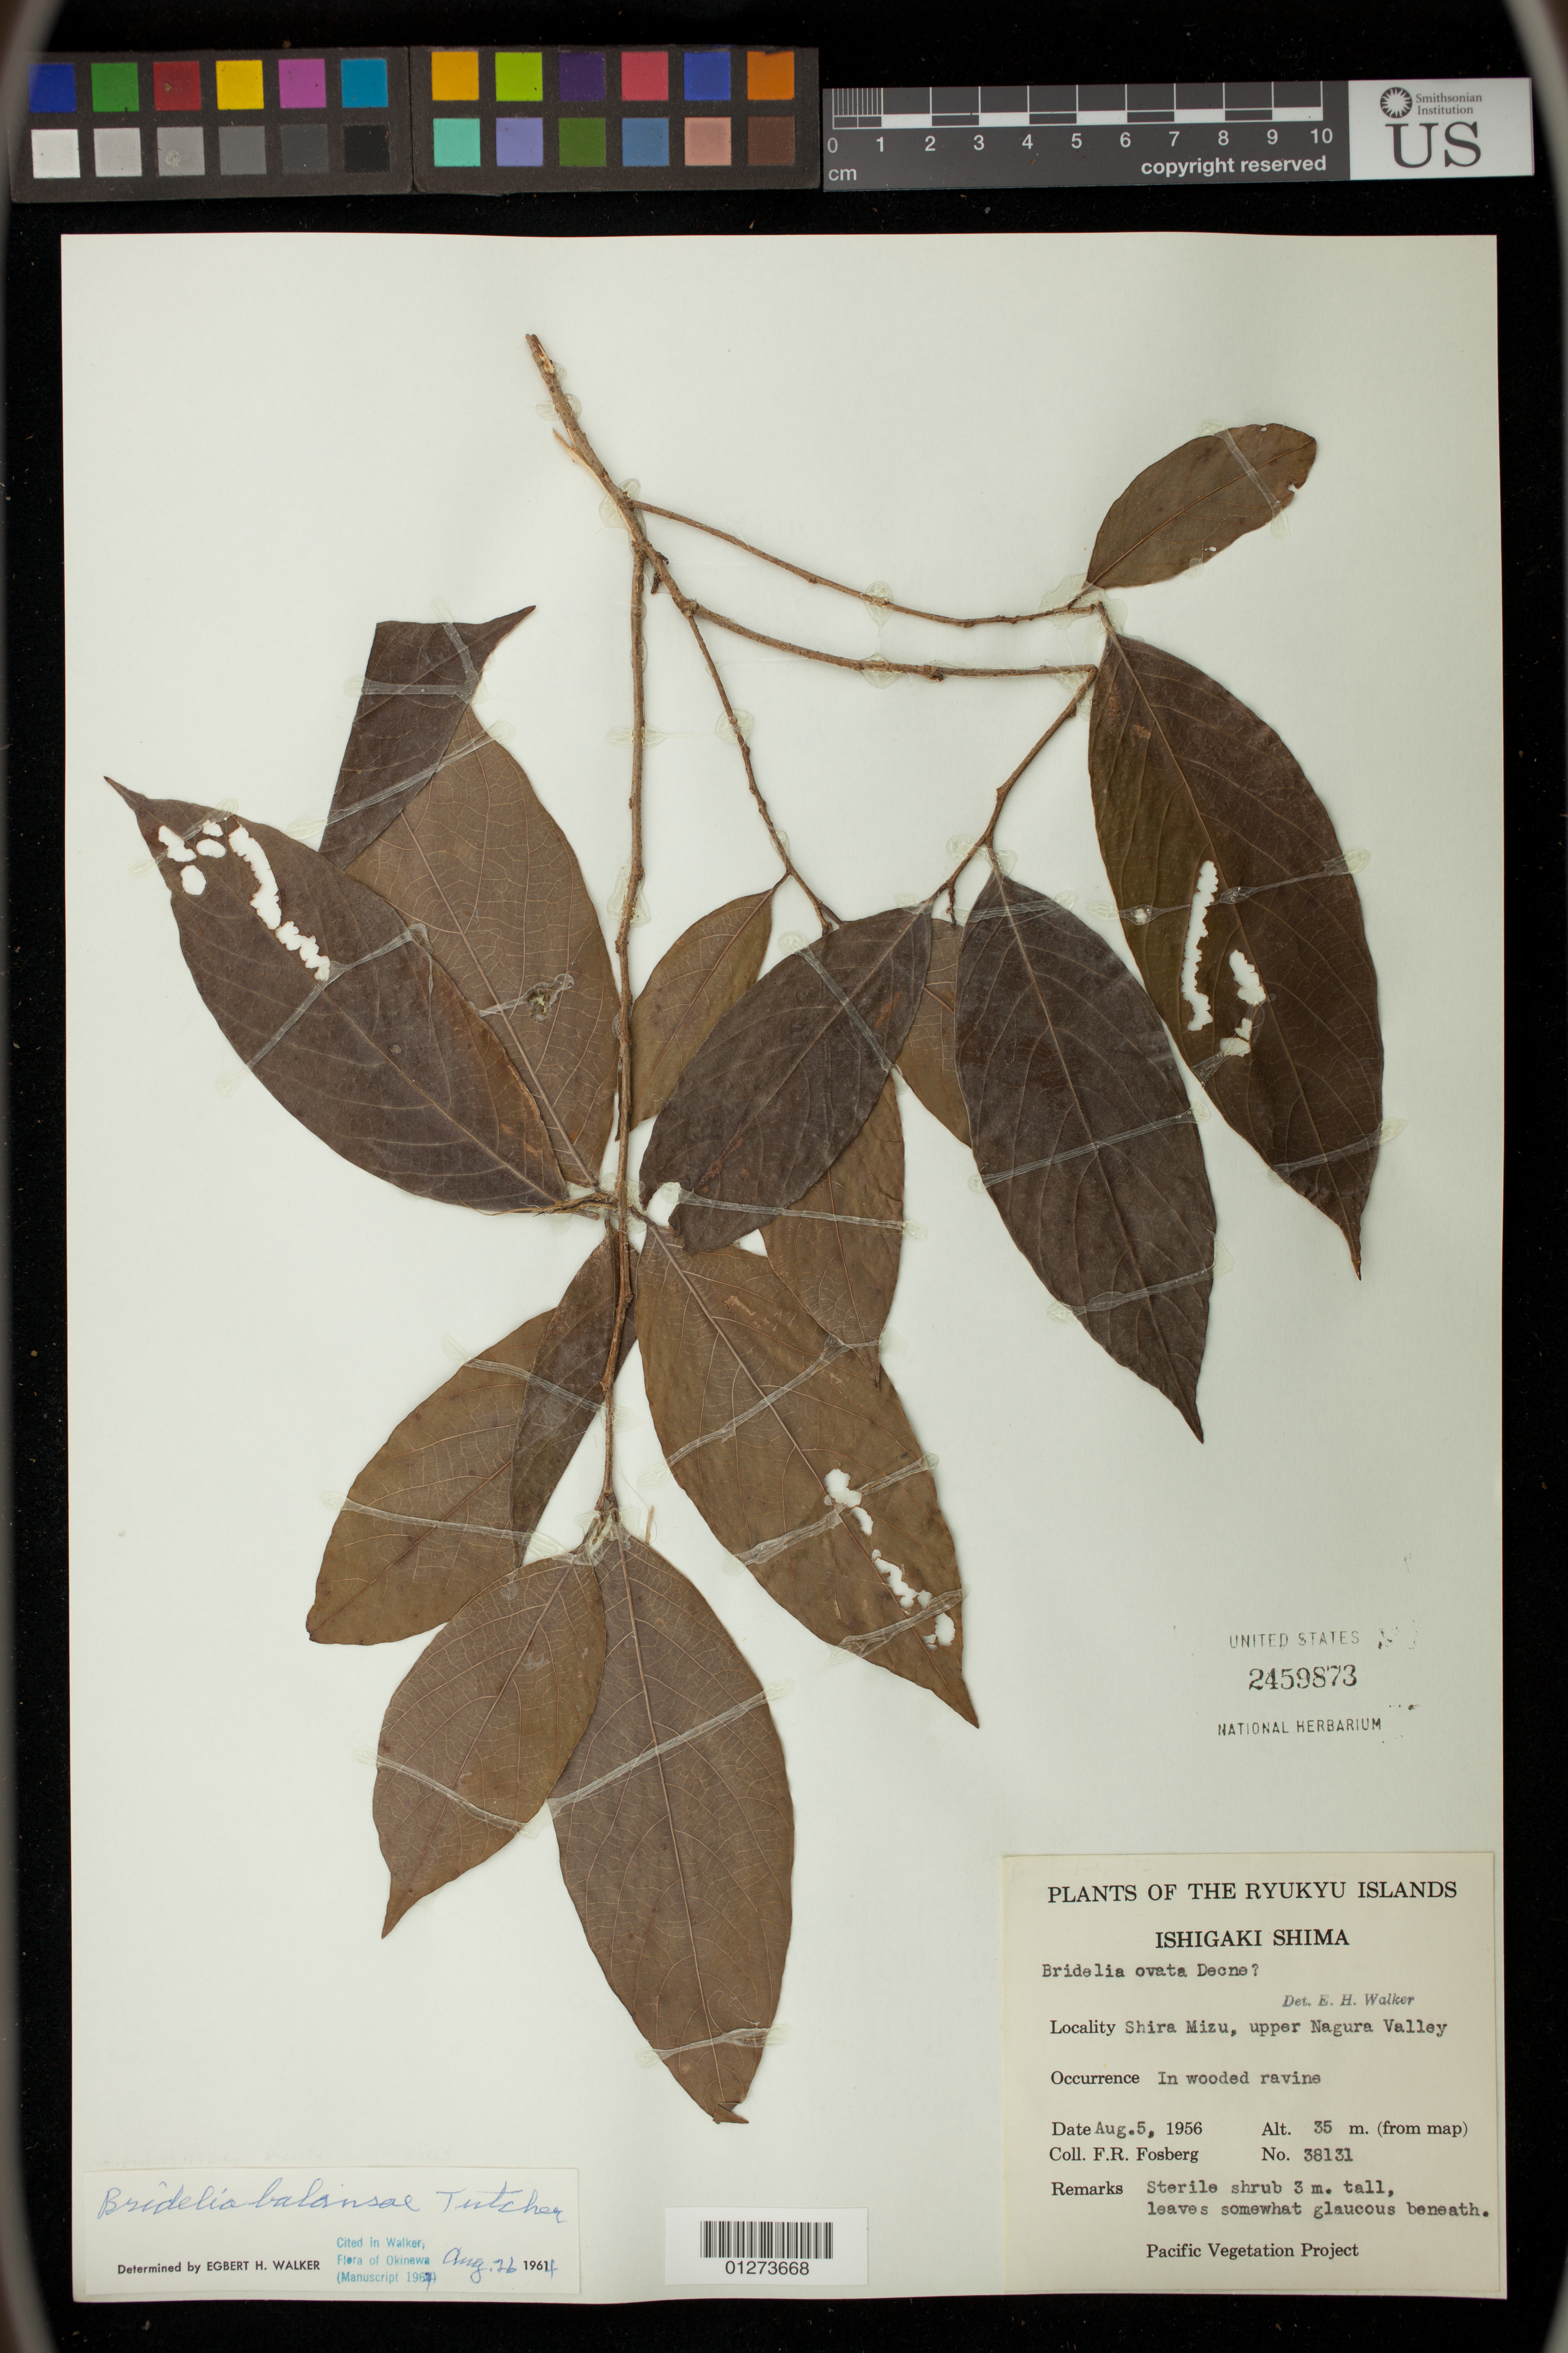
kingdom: Plantae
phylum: Tracheophyta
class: Magnoliopsida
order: Malpighiales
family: Phyllanthaceae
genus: Bridelia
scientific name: Bridelia balansae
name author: Tutcher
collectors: F. R. Fosberg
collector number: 38131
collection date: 1956-08-05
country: Japan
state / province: Okinawa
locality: Ryukyu Islands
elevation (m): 35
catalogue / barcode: US 2459873